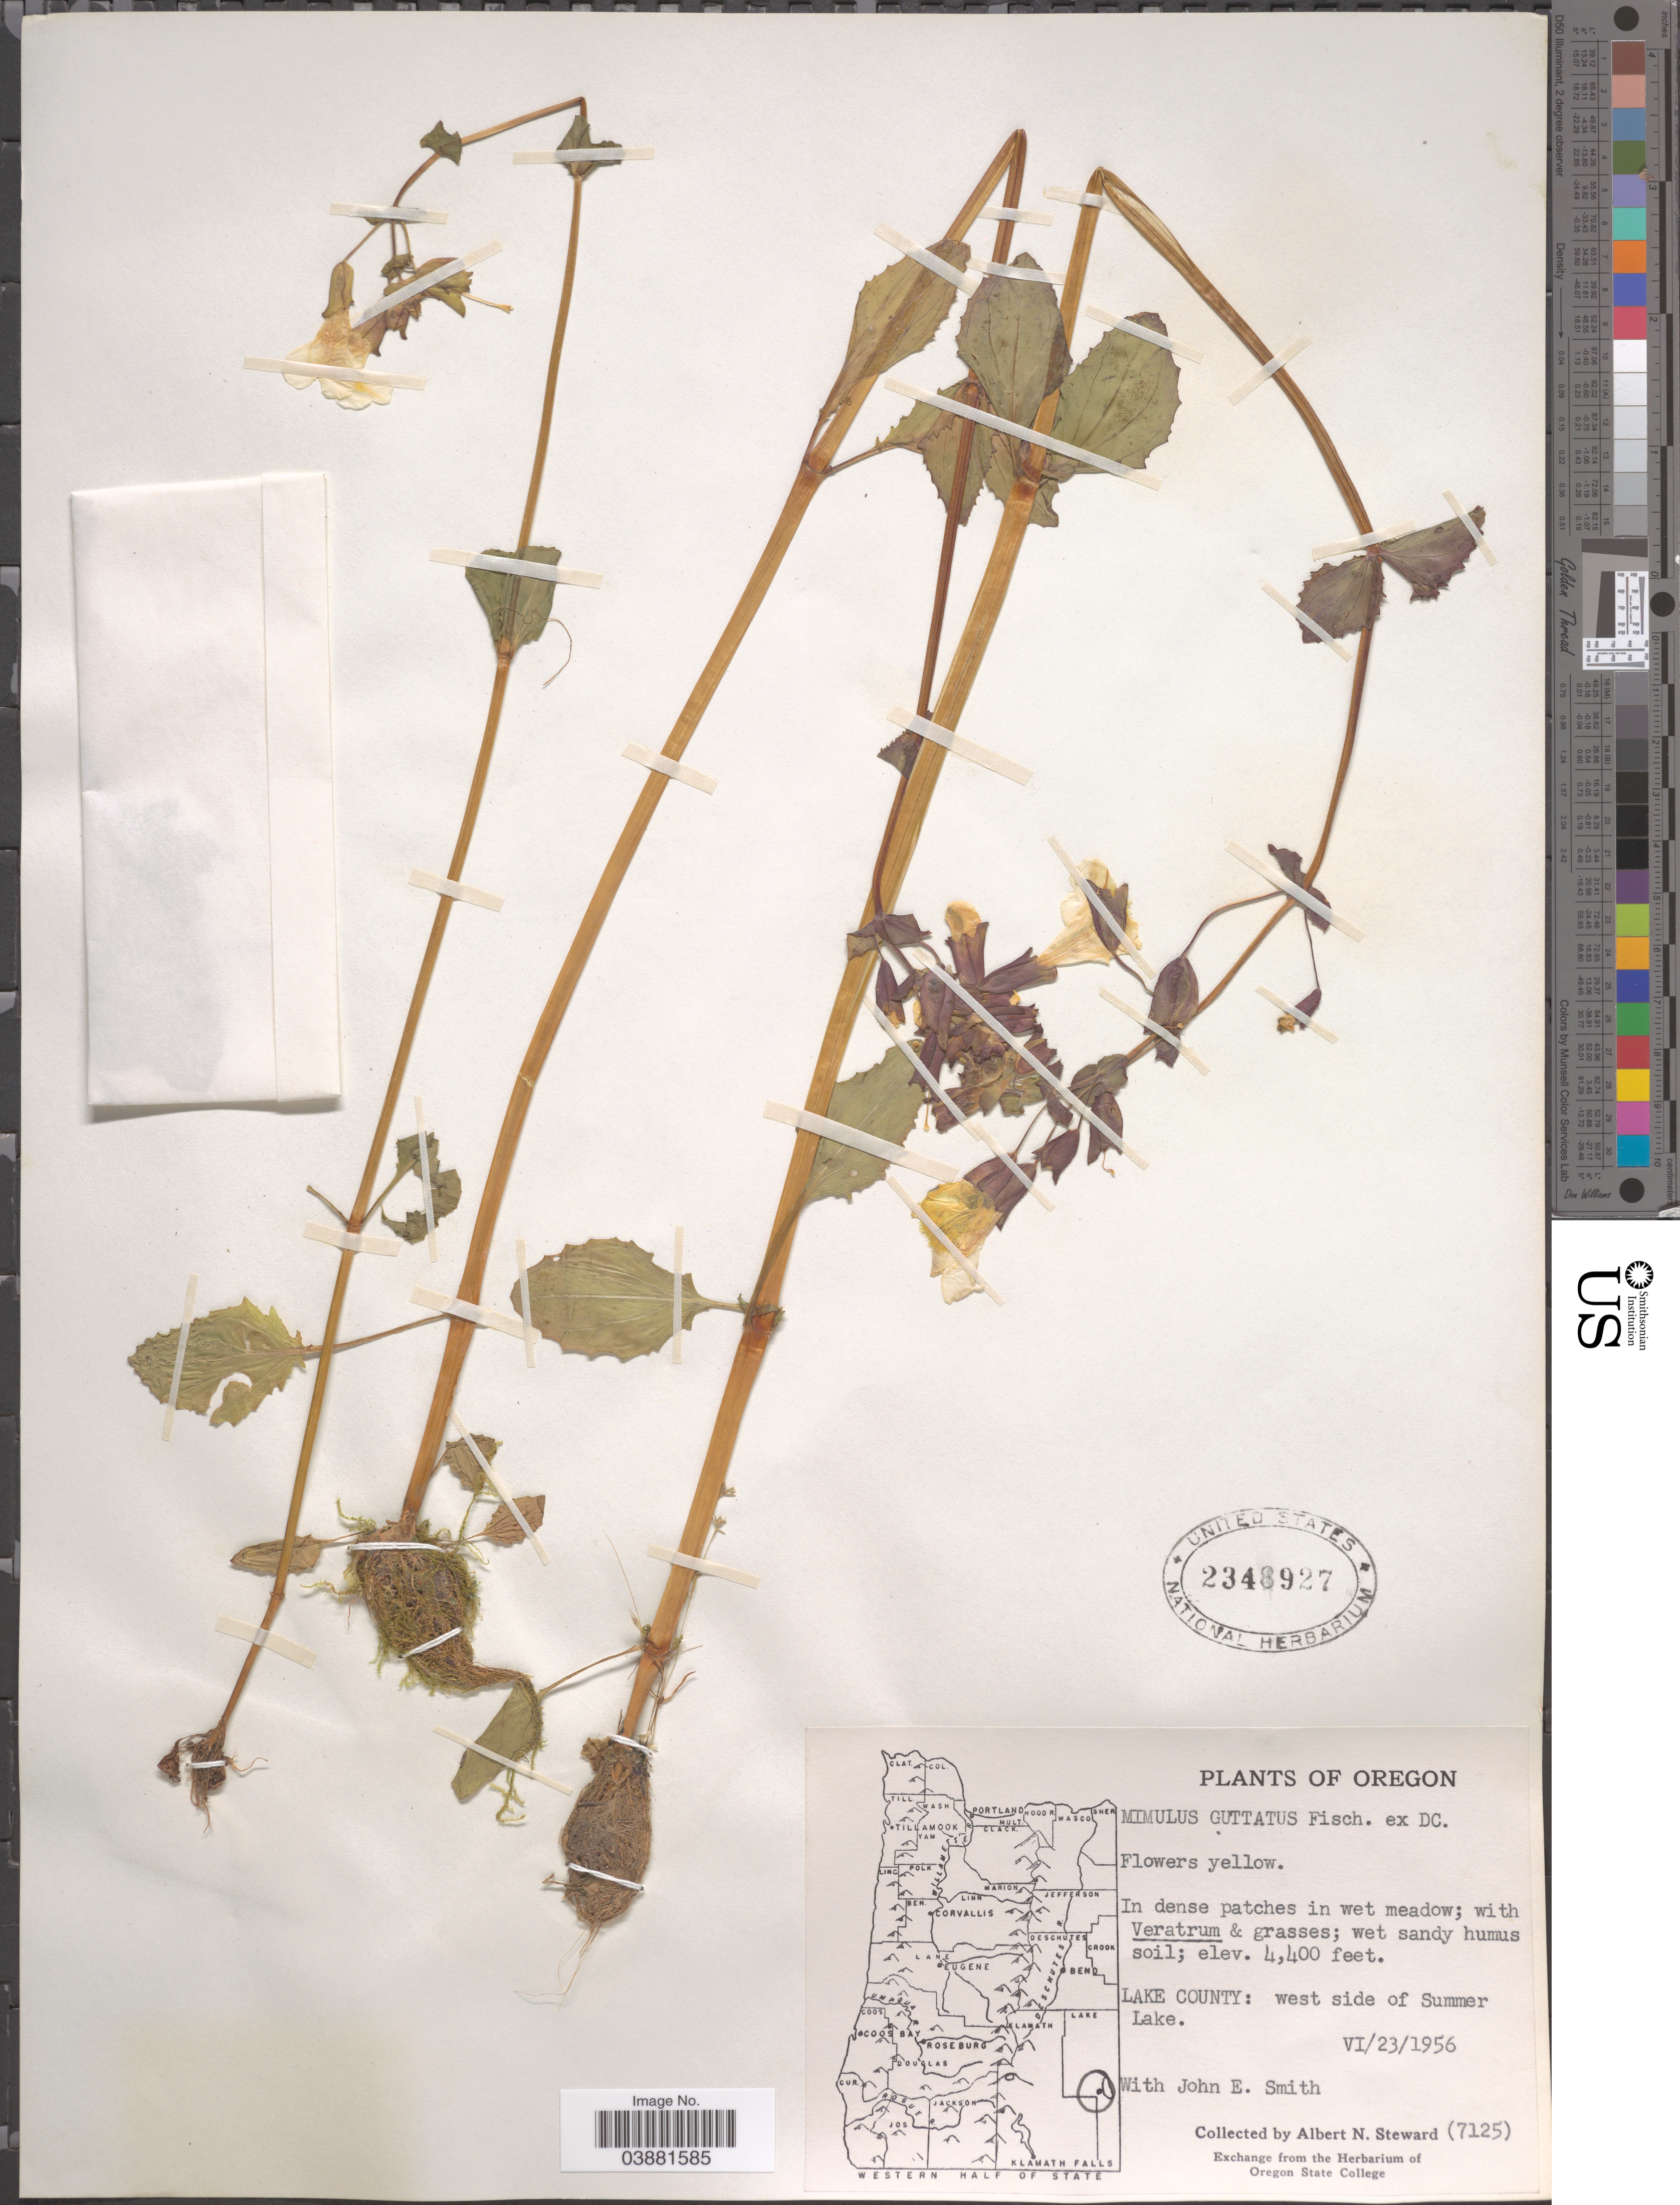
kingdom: Plantae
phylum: Tracheophyta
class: Magnoliopsida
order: Lamiales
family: Phrymaceae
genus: Mimulus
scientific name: Mimulus guttatus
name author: DC.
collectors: A. N. Steward & J. Smith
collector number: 7125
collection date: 1956-06-23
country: United States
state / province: Oregon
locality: Lake County: west side of Summer Lake.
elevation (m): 1341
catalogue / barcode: US 2348927